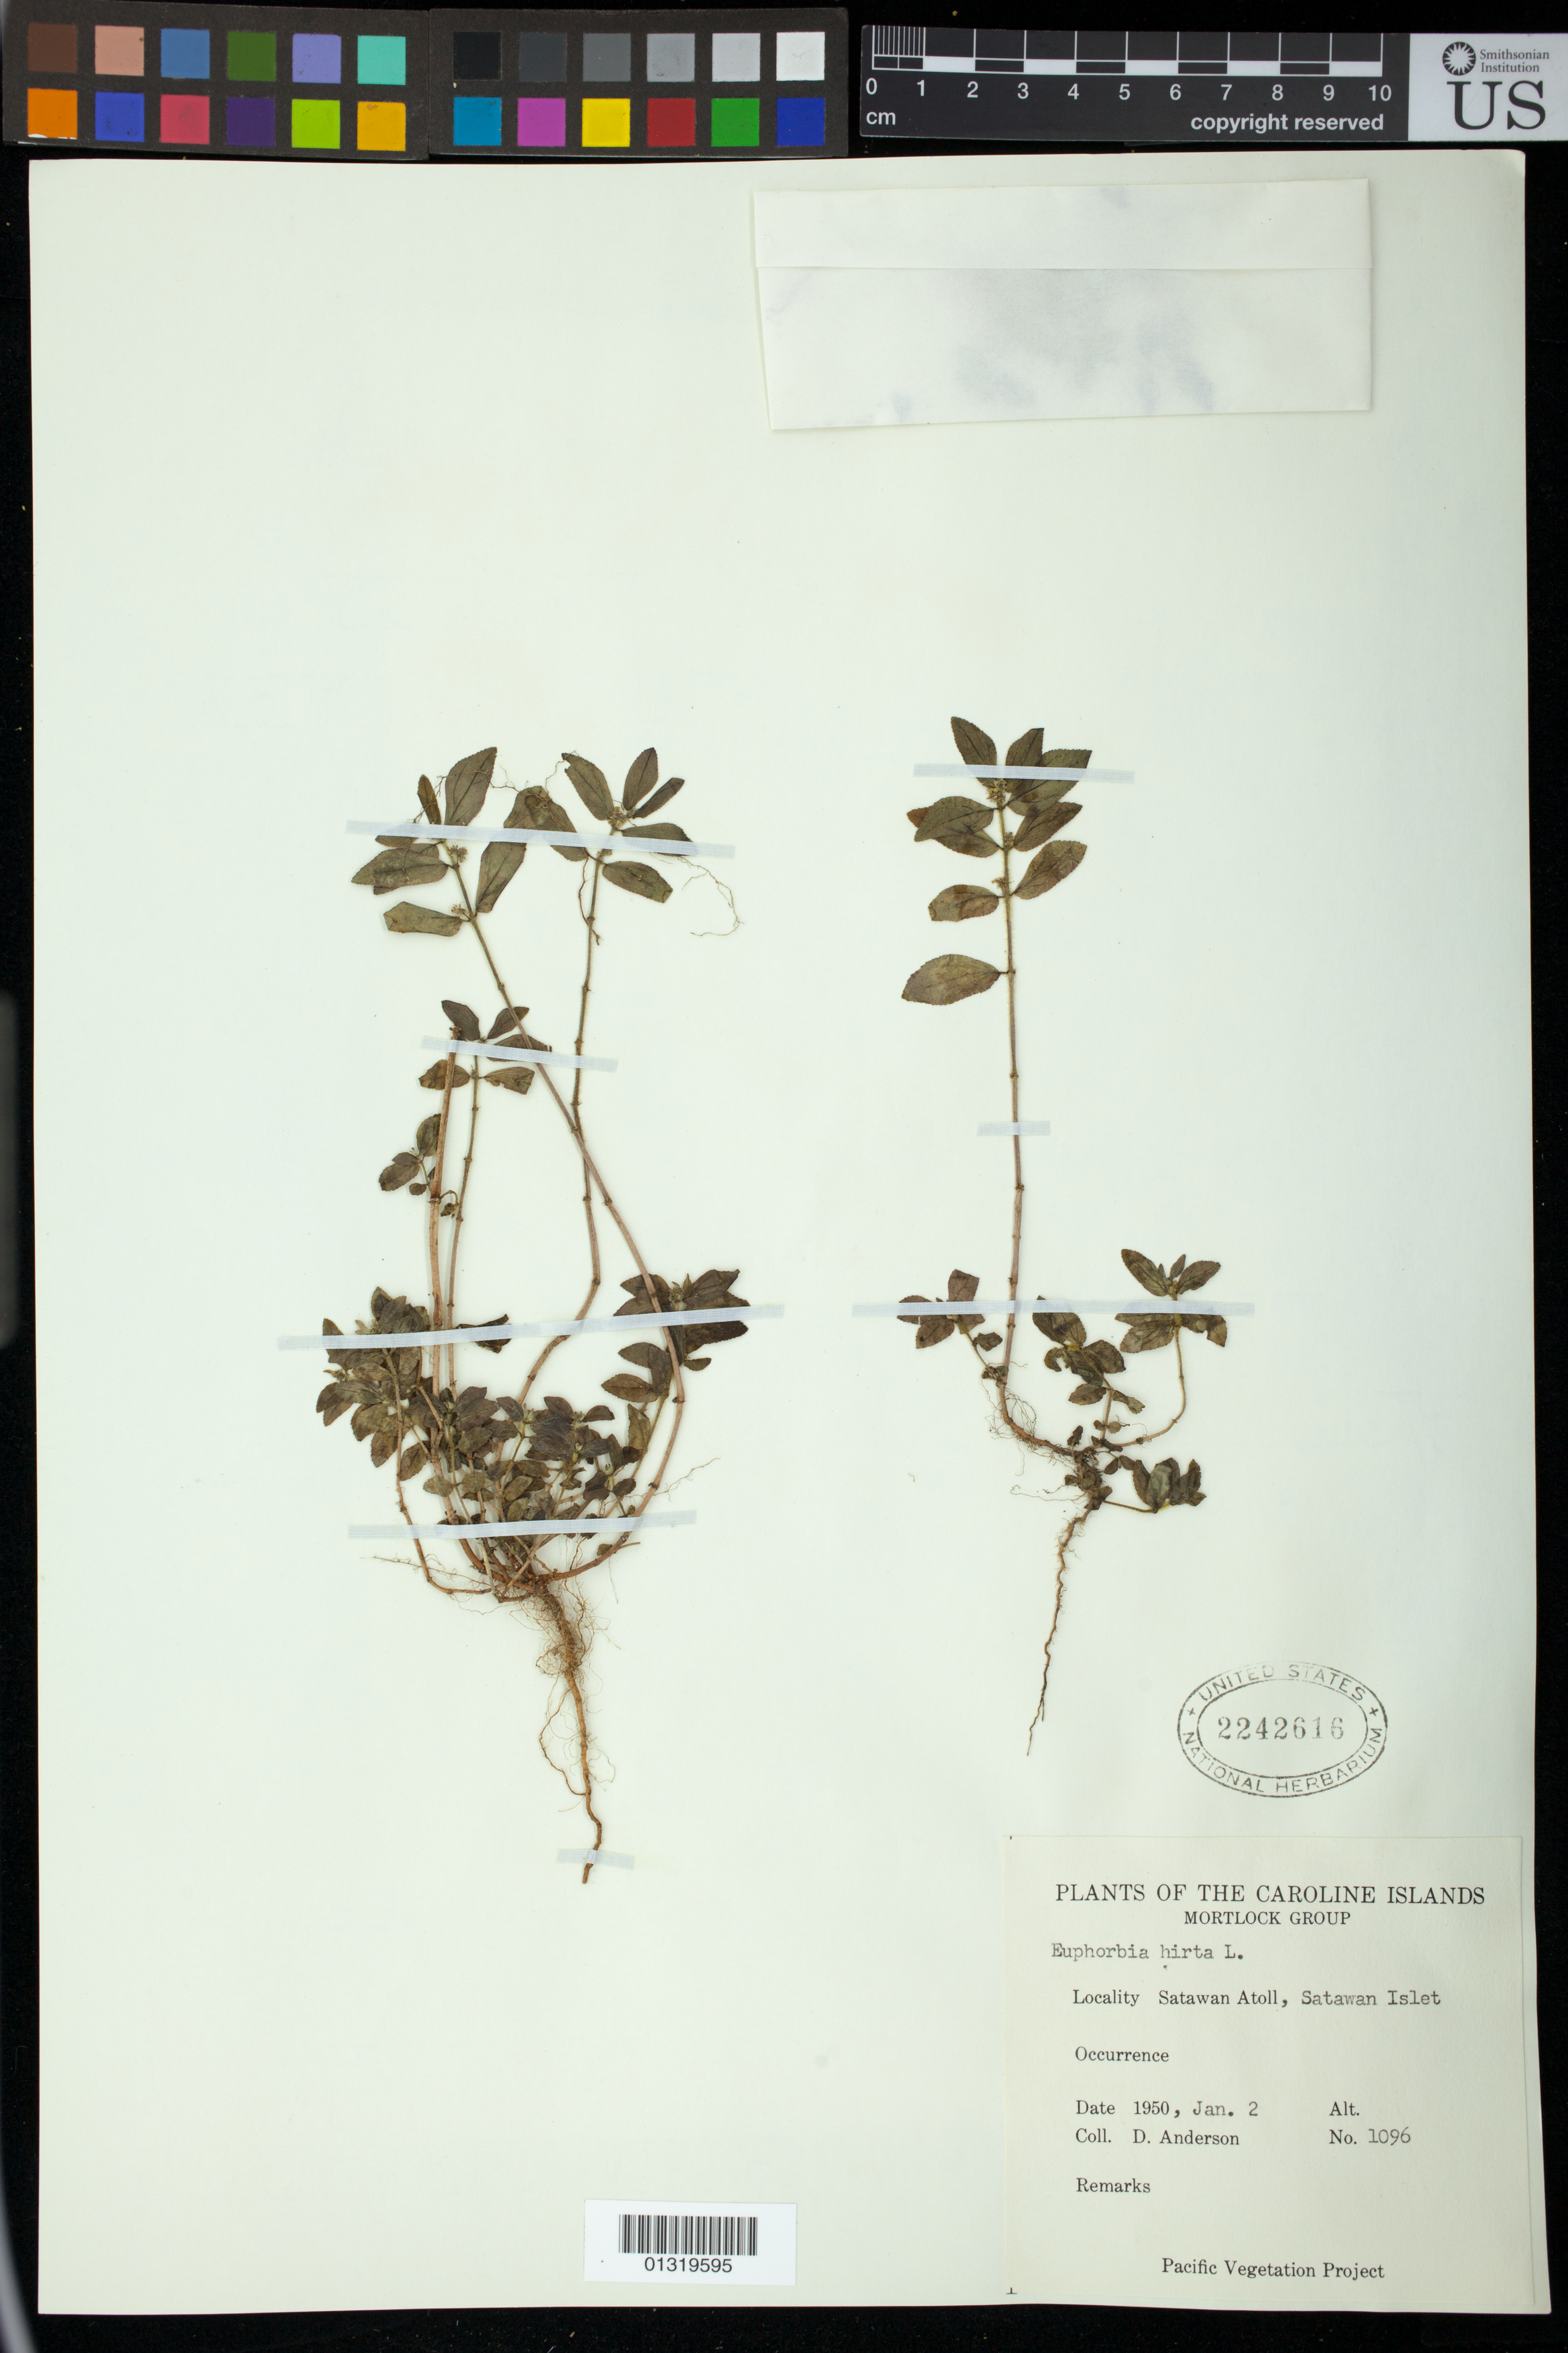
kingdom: Plantae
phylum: Tracheophyta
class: Magnoliopsida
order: Malpighiales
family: Euphorbiaceae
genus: Euphorbia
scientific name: Euphorbia hirta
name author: L.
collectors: D. Anderson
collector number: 1096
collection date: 1950-01-02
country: Micronesia, Federated States of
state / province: Truk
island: Satawan Atoll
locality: Mortlock Group, Satawan Atoll, Satawan Islet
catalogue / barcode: US 2242616